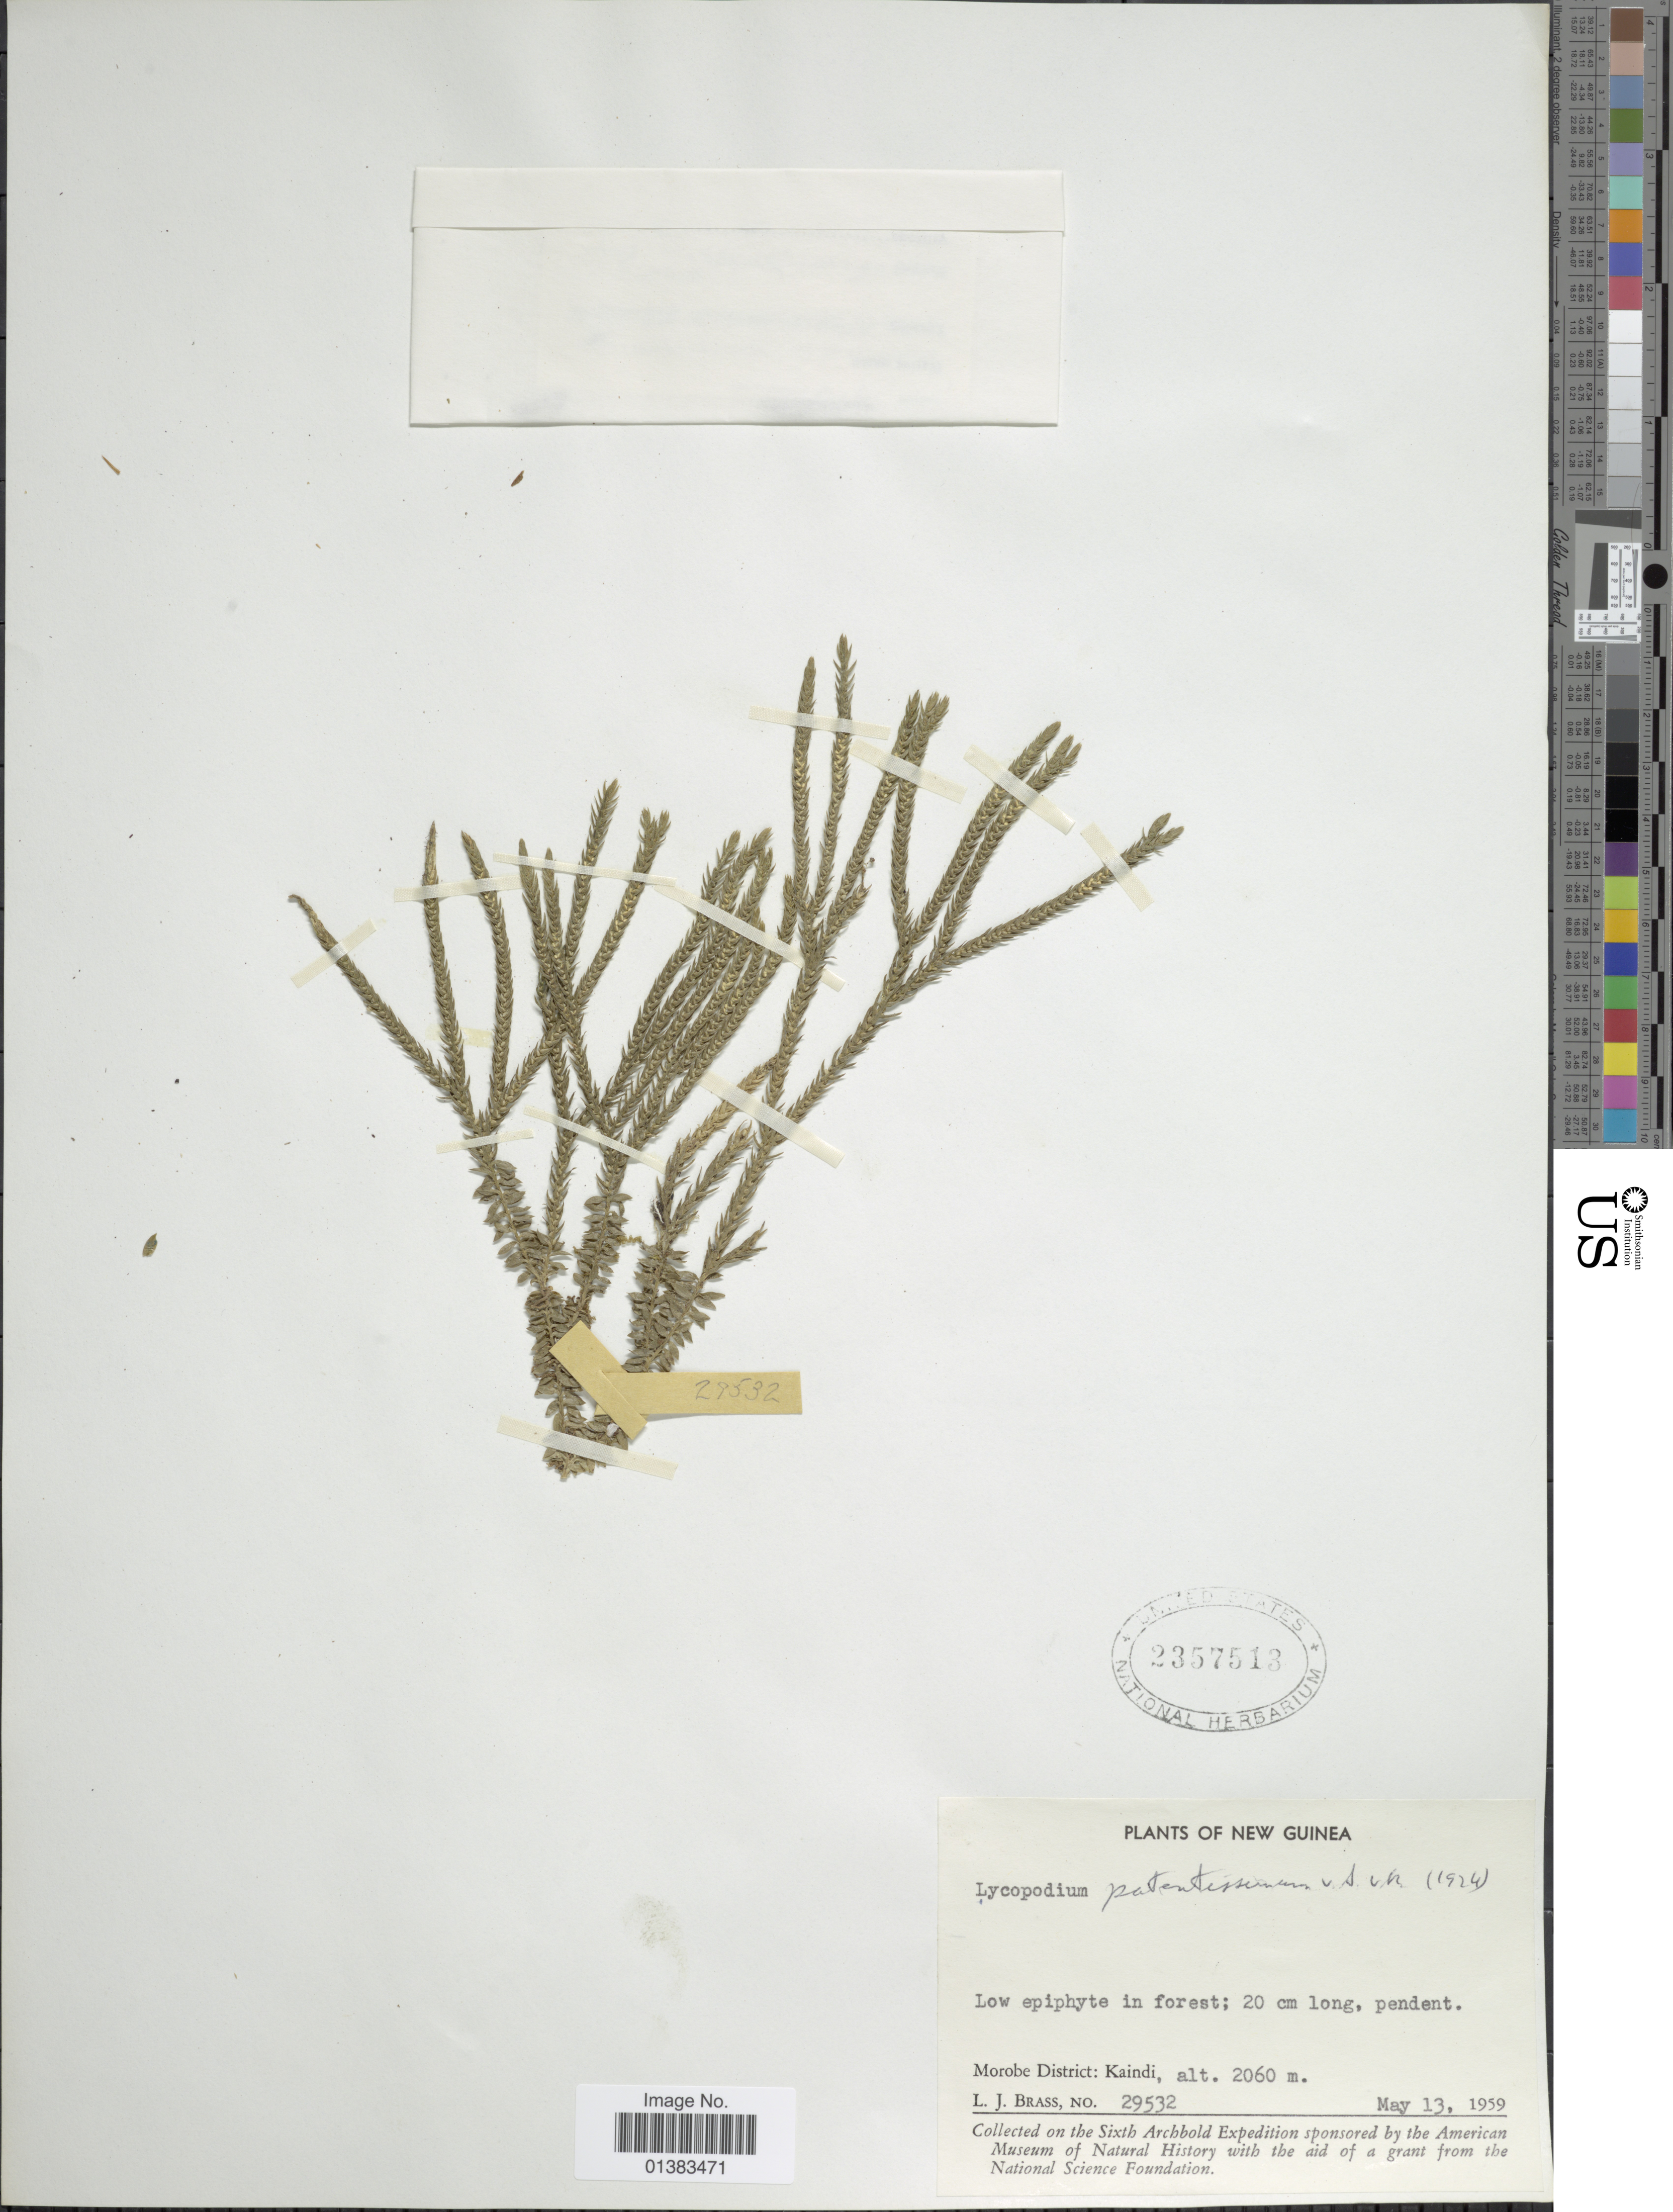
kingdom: Plantae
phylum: Tracheophyta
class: Lycopodiopsida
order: Lycopodiales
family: Lycopodiaceae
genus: Phlegmariurus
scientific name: Phlegmariurus patentissimus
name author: (Alderw.) A. R. Field & Bostock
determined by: Field, A. R.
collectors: L. J. Brass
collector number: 29532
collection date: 1959-05-13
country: Papua New Guinea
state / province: Morobe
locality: Kaindi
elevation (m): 2060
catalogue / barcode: US 2357513